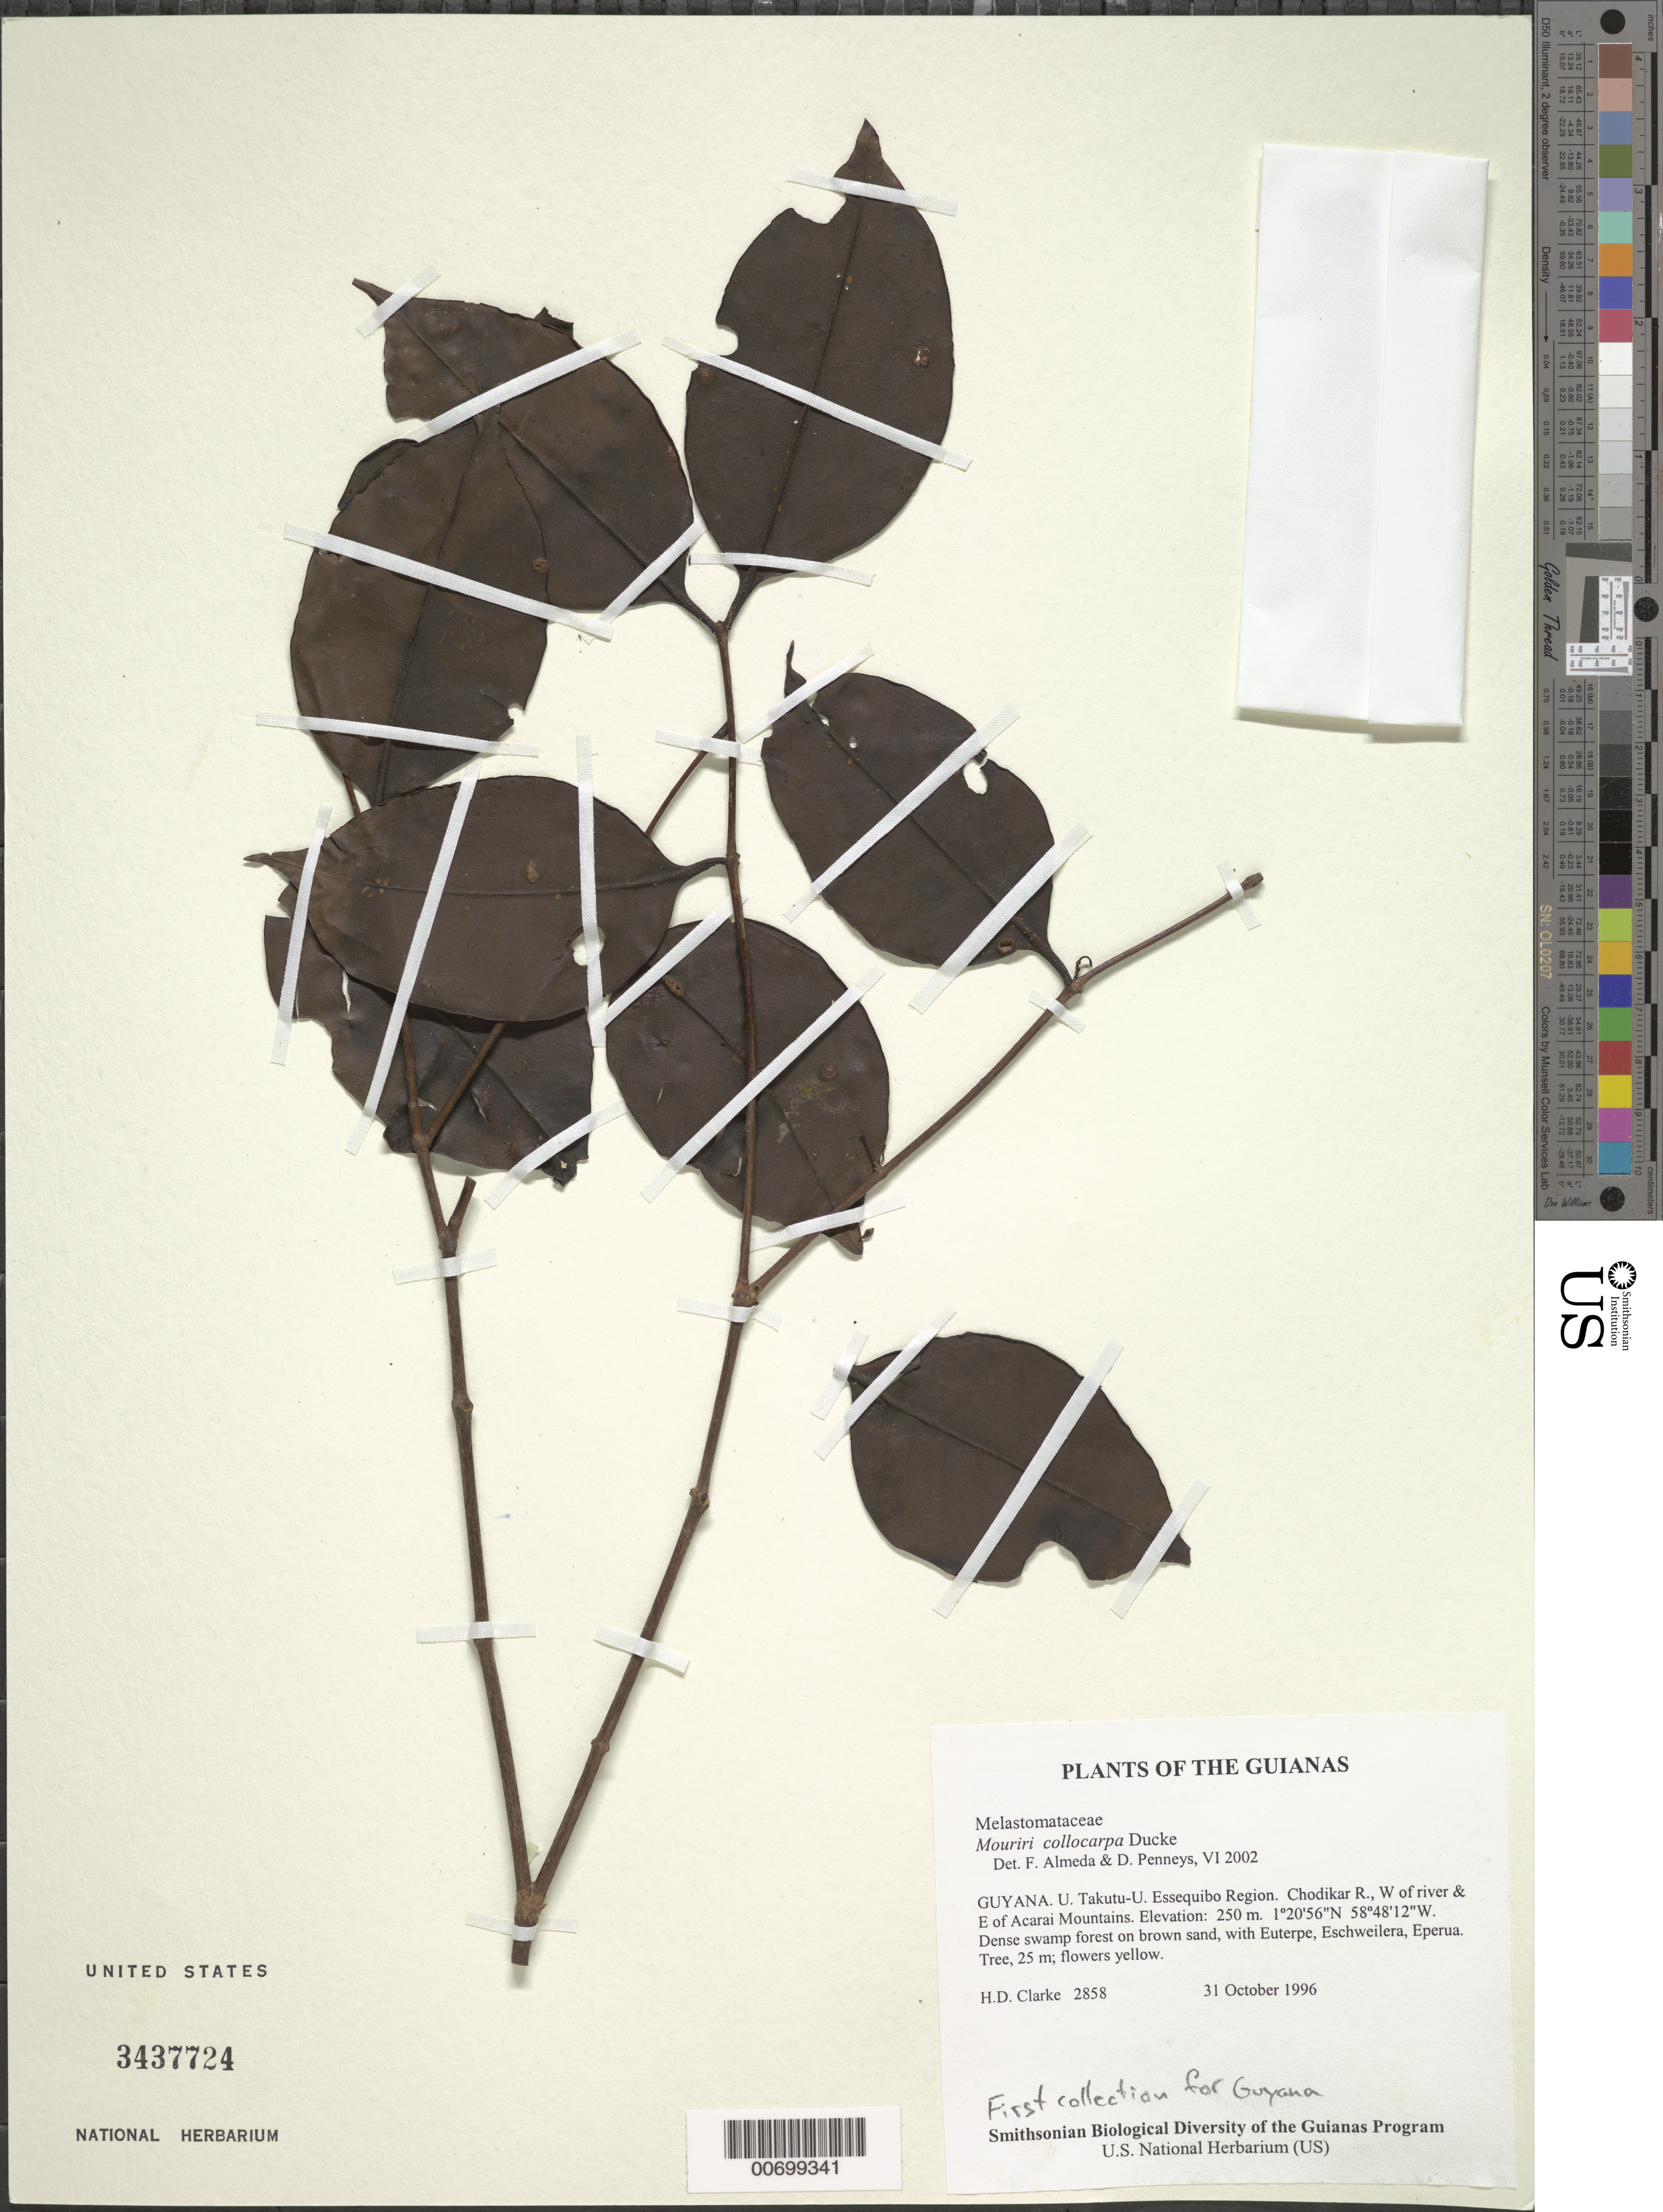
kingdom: Plantae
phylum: Tracheophyta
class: Magnoliopsida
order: Myrtales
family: Melastomataceae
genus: Mouriri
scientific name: Mouriri collocarpa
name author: Ducke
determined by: Almeda, F.; Penneys, D. S.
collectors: H. D. Clarke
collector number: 2858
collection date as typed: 31 October 1996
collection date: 1996-10-31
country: Guyana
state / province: U. Takutu-U. Essequibo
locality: Chodikar R., W of river & E of Acarai Mountains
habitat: Dense swamp forest on brown sand, with Euterpe, Eschweilera, Eperua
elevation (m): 250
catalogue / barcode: US 3437724